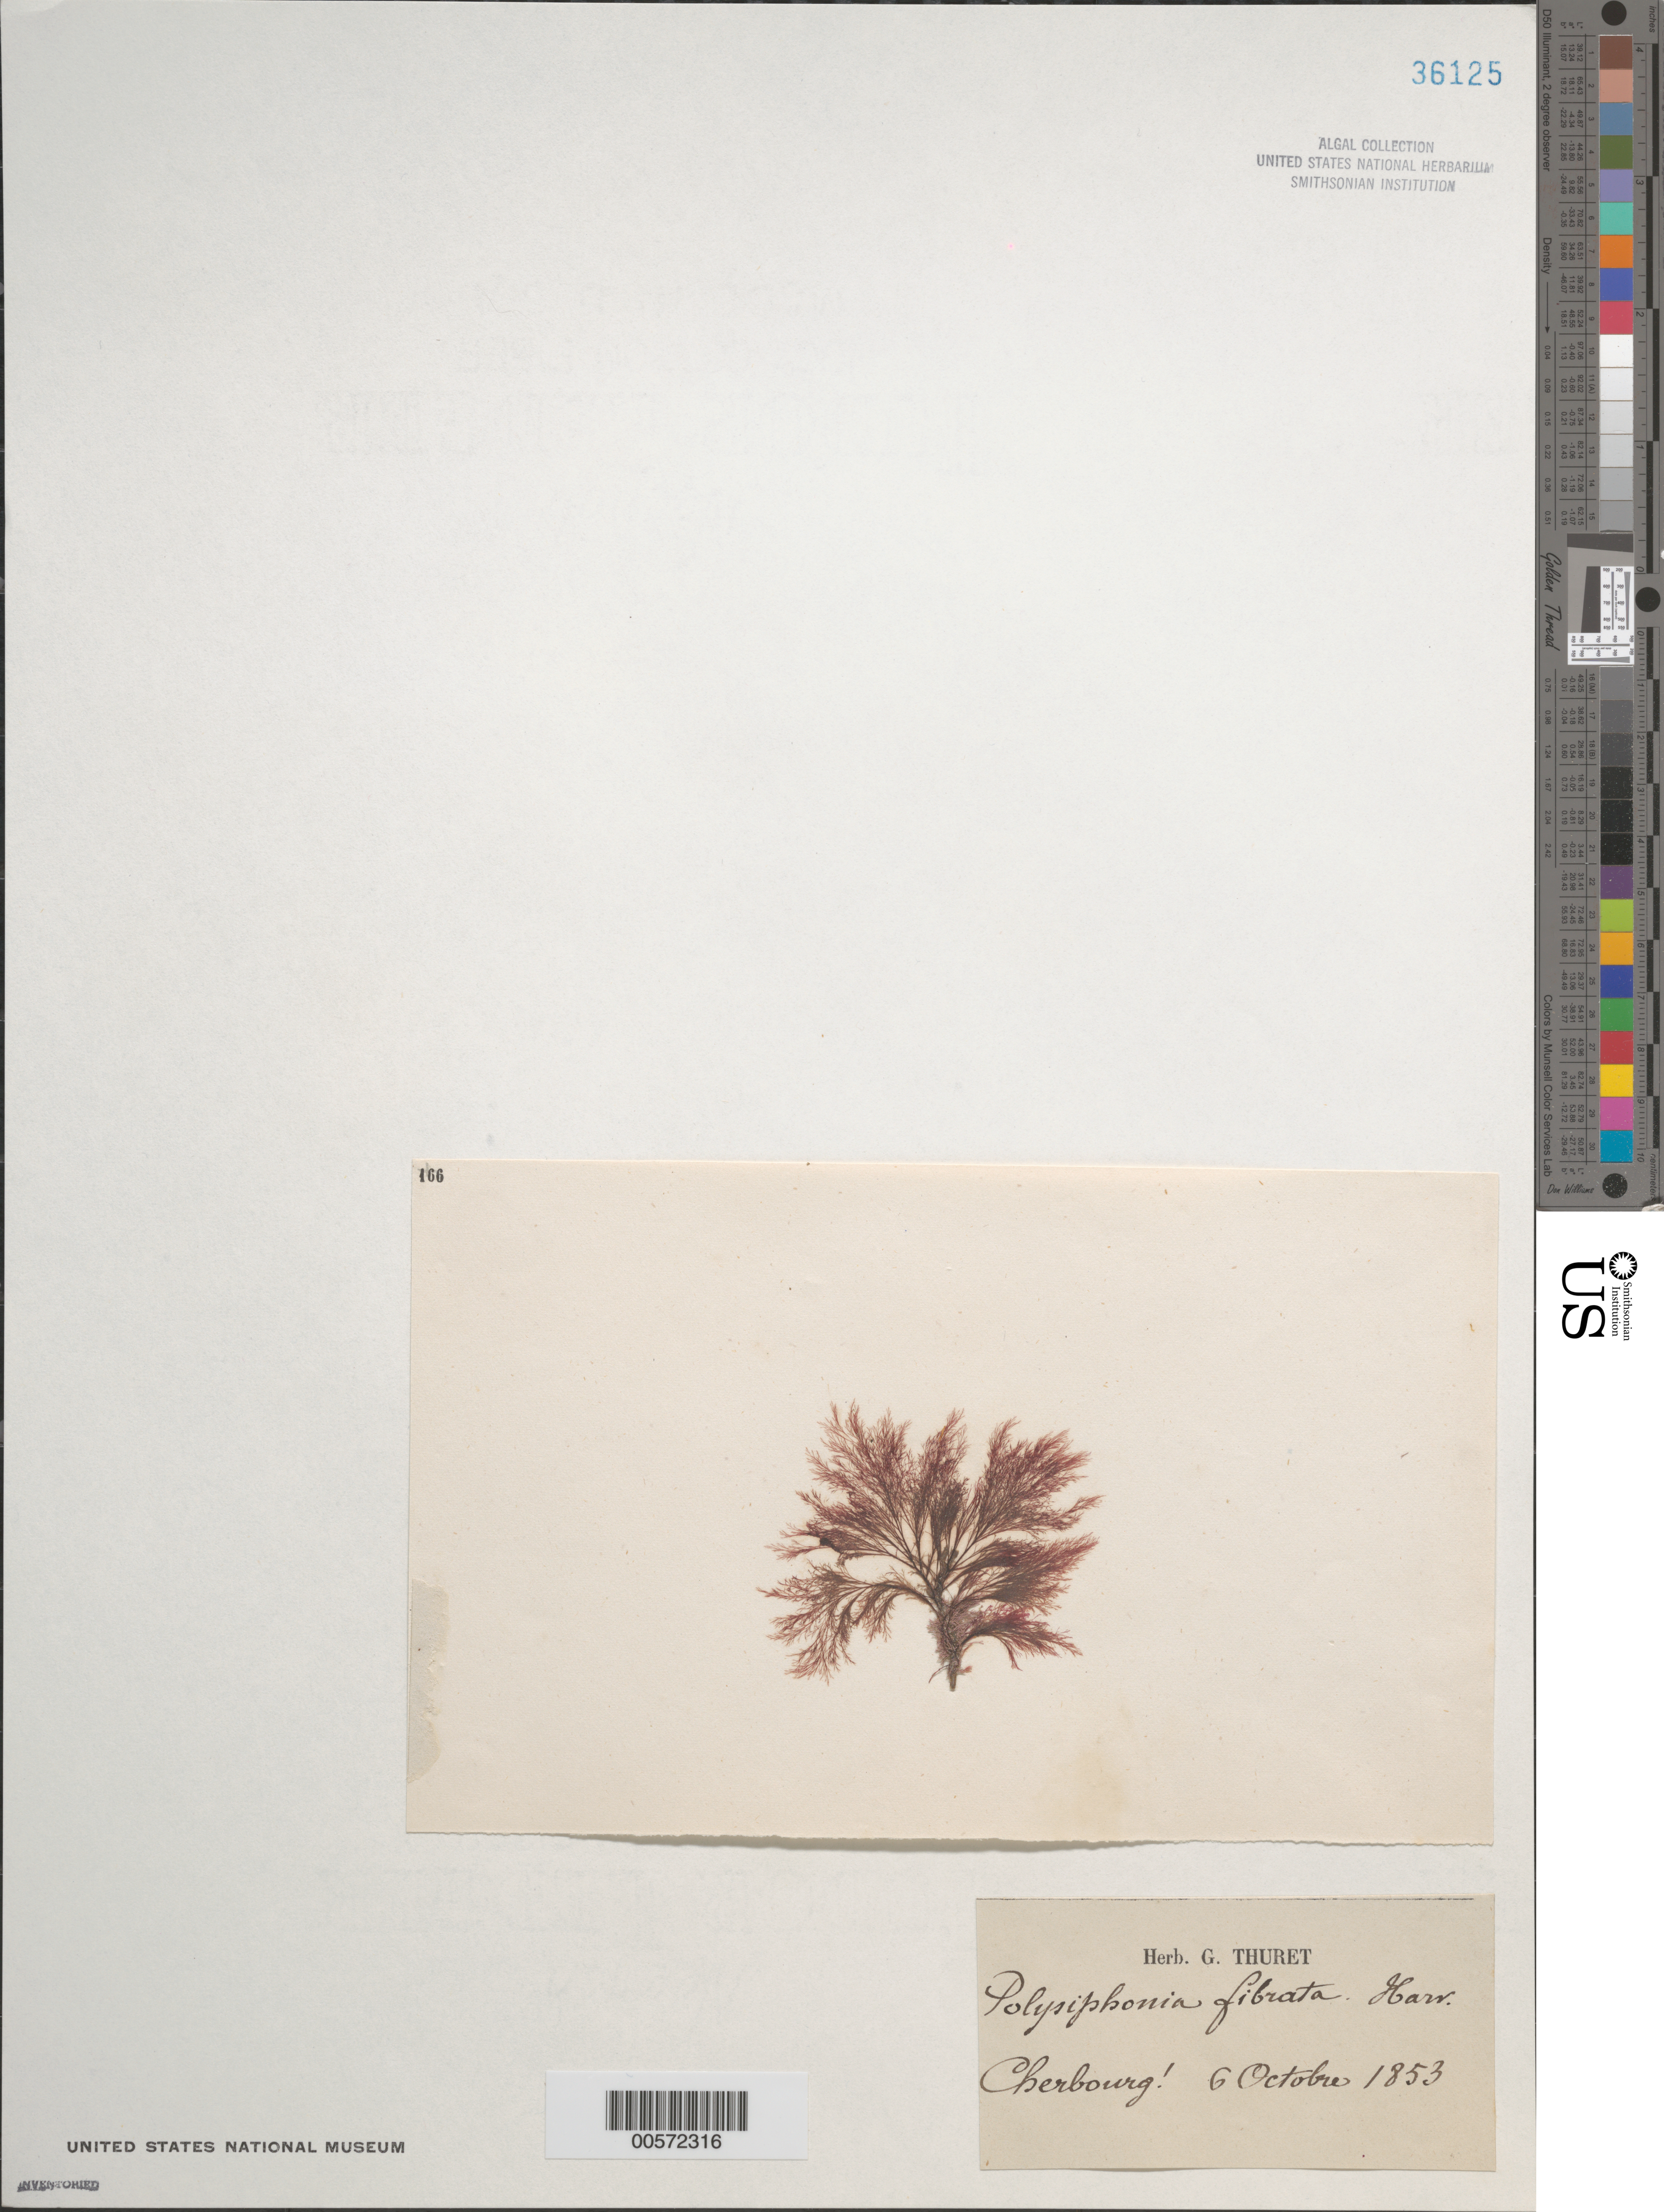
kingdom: Plantae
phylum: Rhodophyta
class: Florideophyceae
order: Ceramiales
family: Rhodomelaceae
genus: Leptosiphonia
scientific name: Leptosiphonia fibrata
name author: (Dillwyn) Savoie & G.W. Saunders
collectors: Thuret, G. (herbarium)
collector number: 166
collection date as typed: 06 Oct 1853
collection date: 1853-10-06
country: France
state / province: Normandie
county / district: Manche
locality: Cherbourg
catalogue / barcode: US 36125